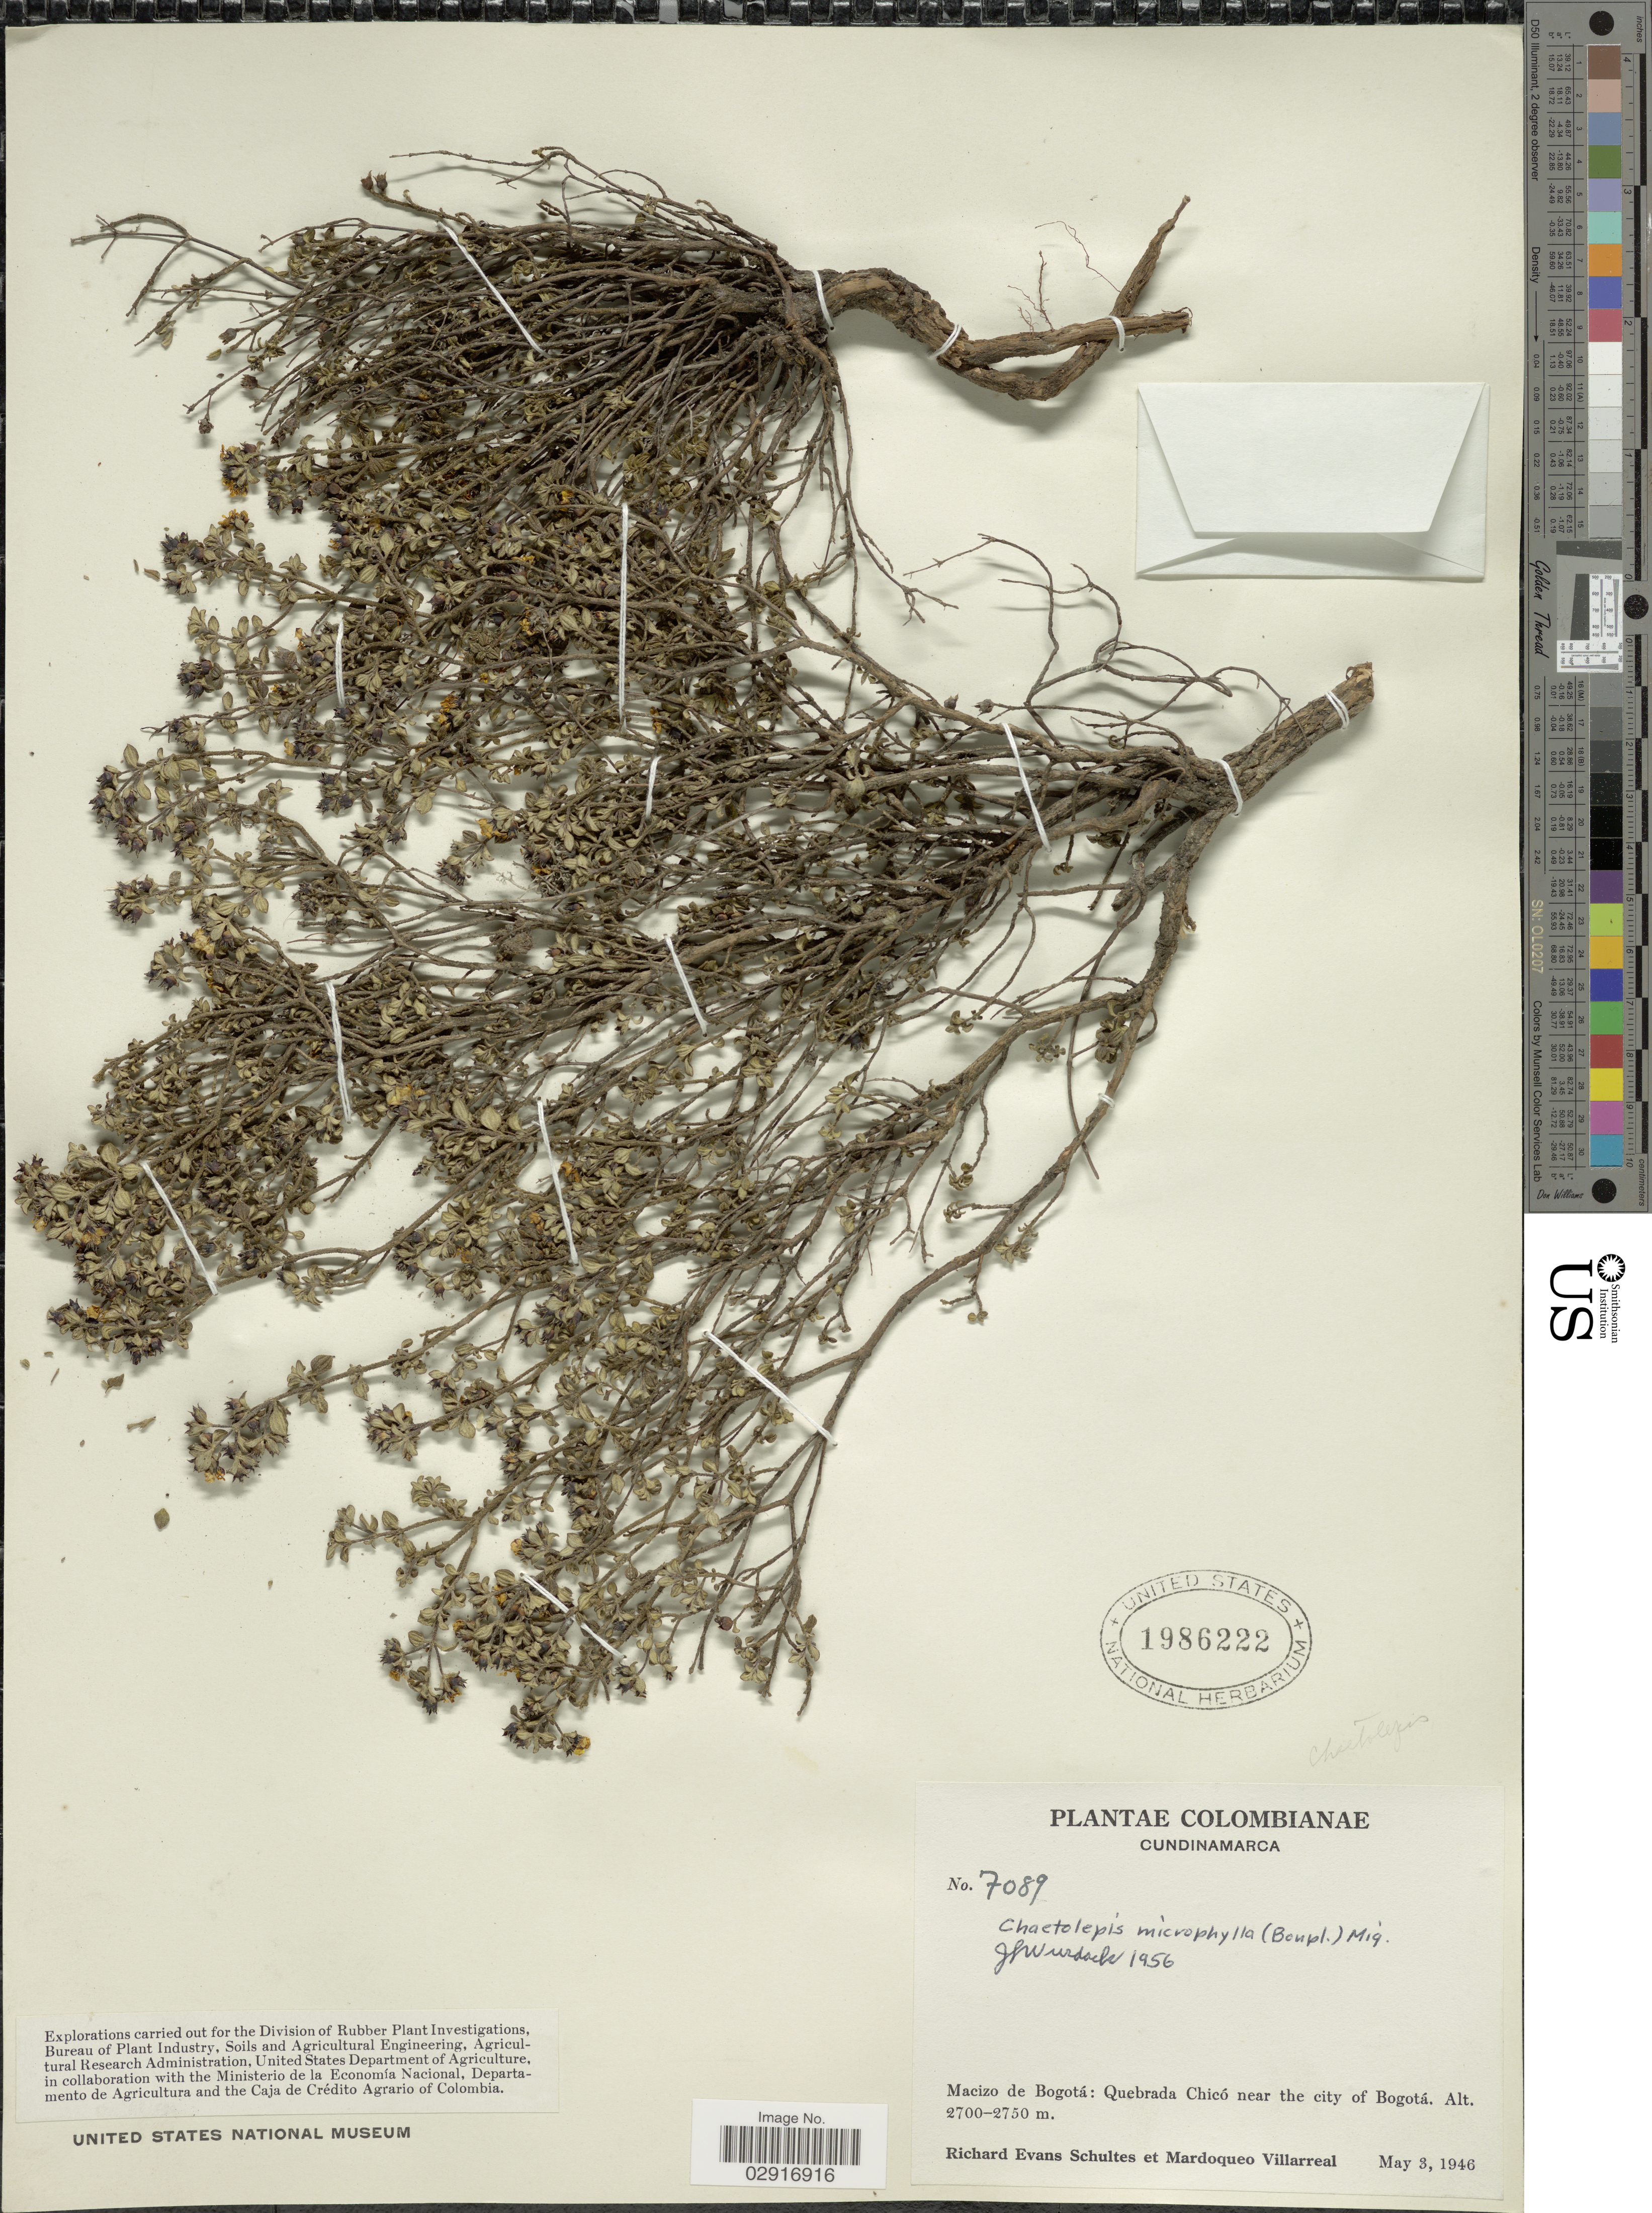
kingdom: Plantae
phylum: Tracheophyta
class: Magnoliopsida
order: Myrtales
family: Melastomataceae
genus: Chaetolepis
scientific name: Chaetolepis microphylla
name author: (Bonpl.) Miq.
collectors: R. E. Schultes & M. Villarreal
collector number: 7089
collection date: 1946-05-03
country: Colombia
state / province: Cundinamarca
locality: Macizo de Bogotá: Quebrada Chicó near the city of Bogotá.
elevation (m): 2700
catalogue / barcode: US 1986222